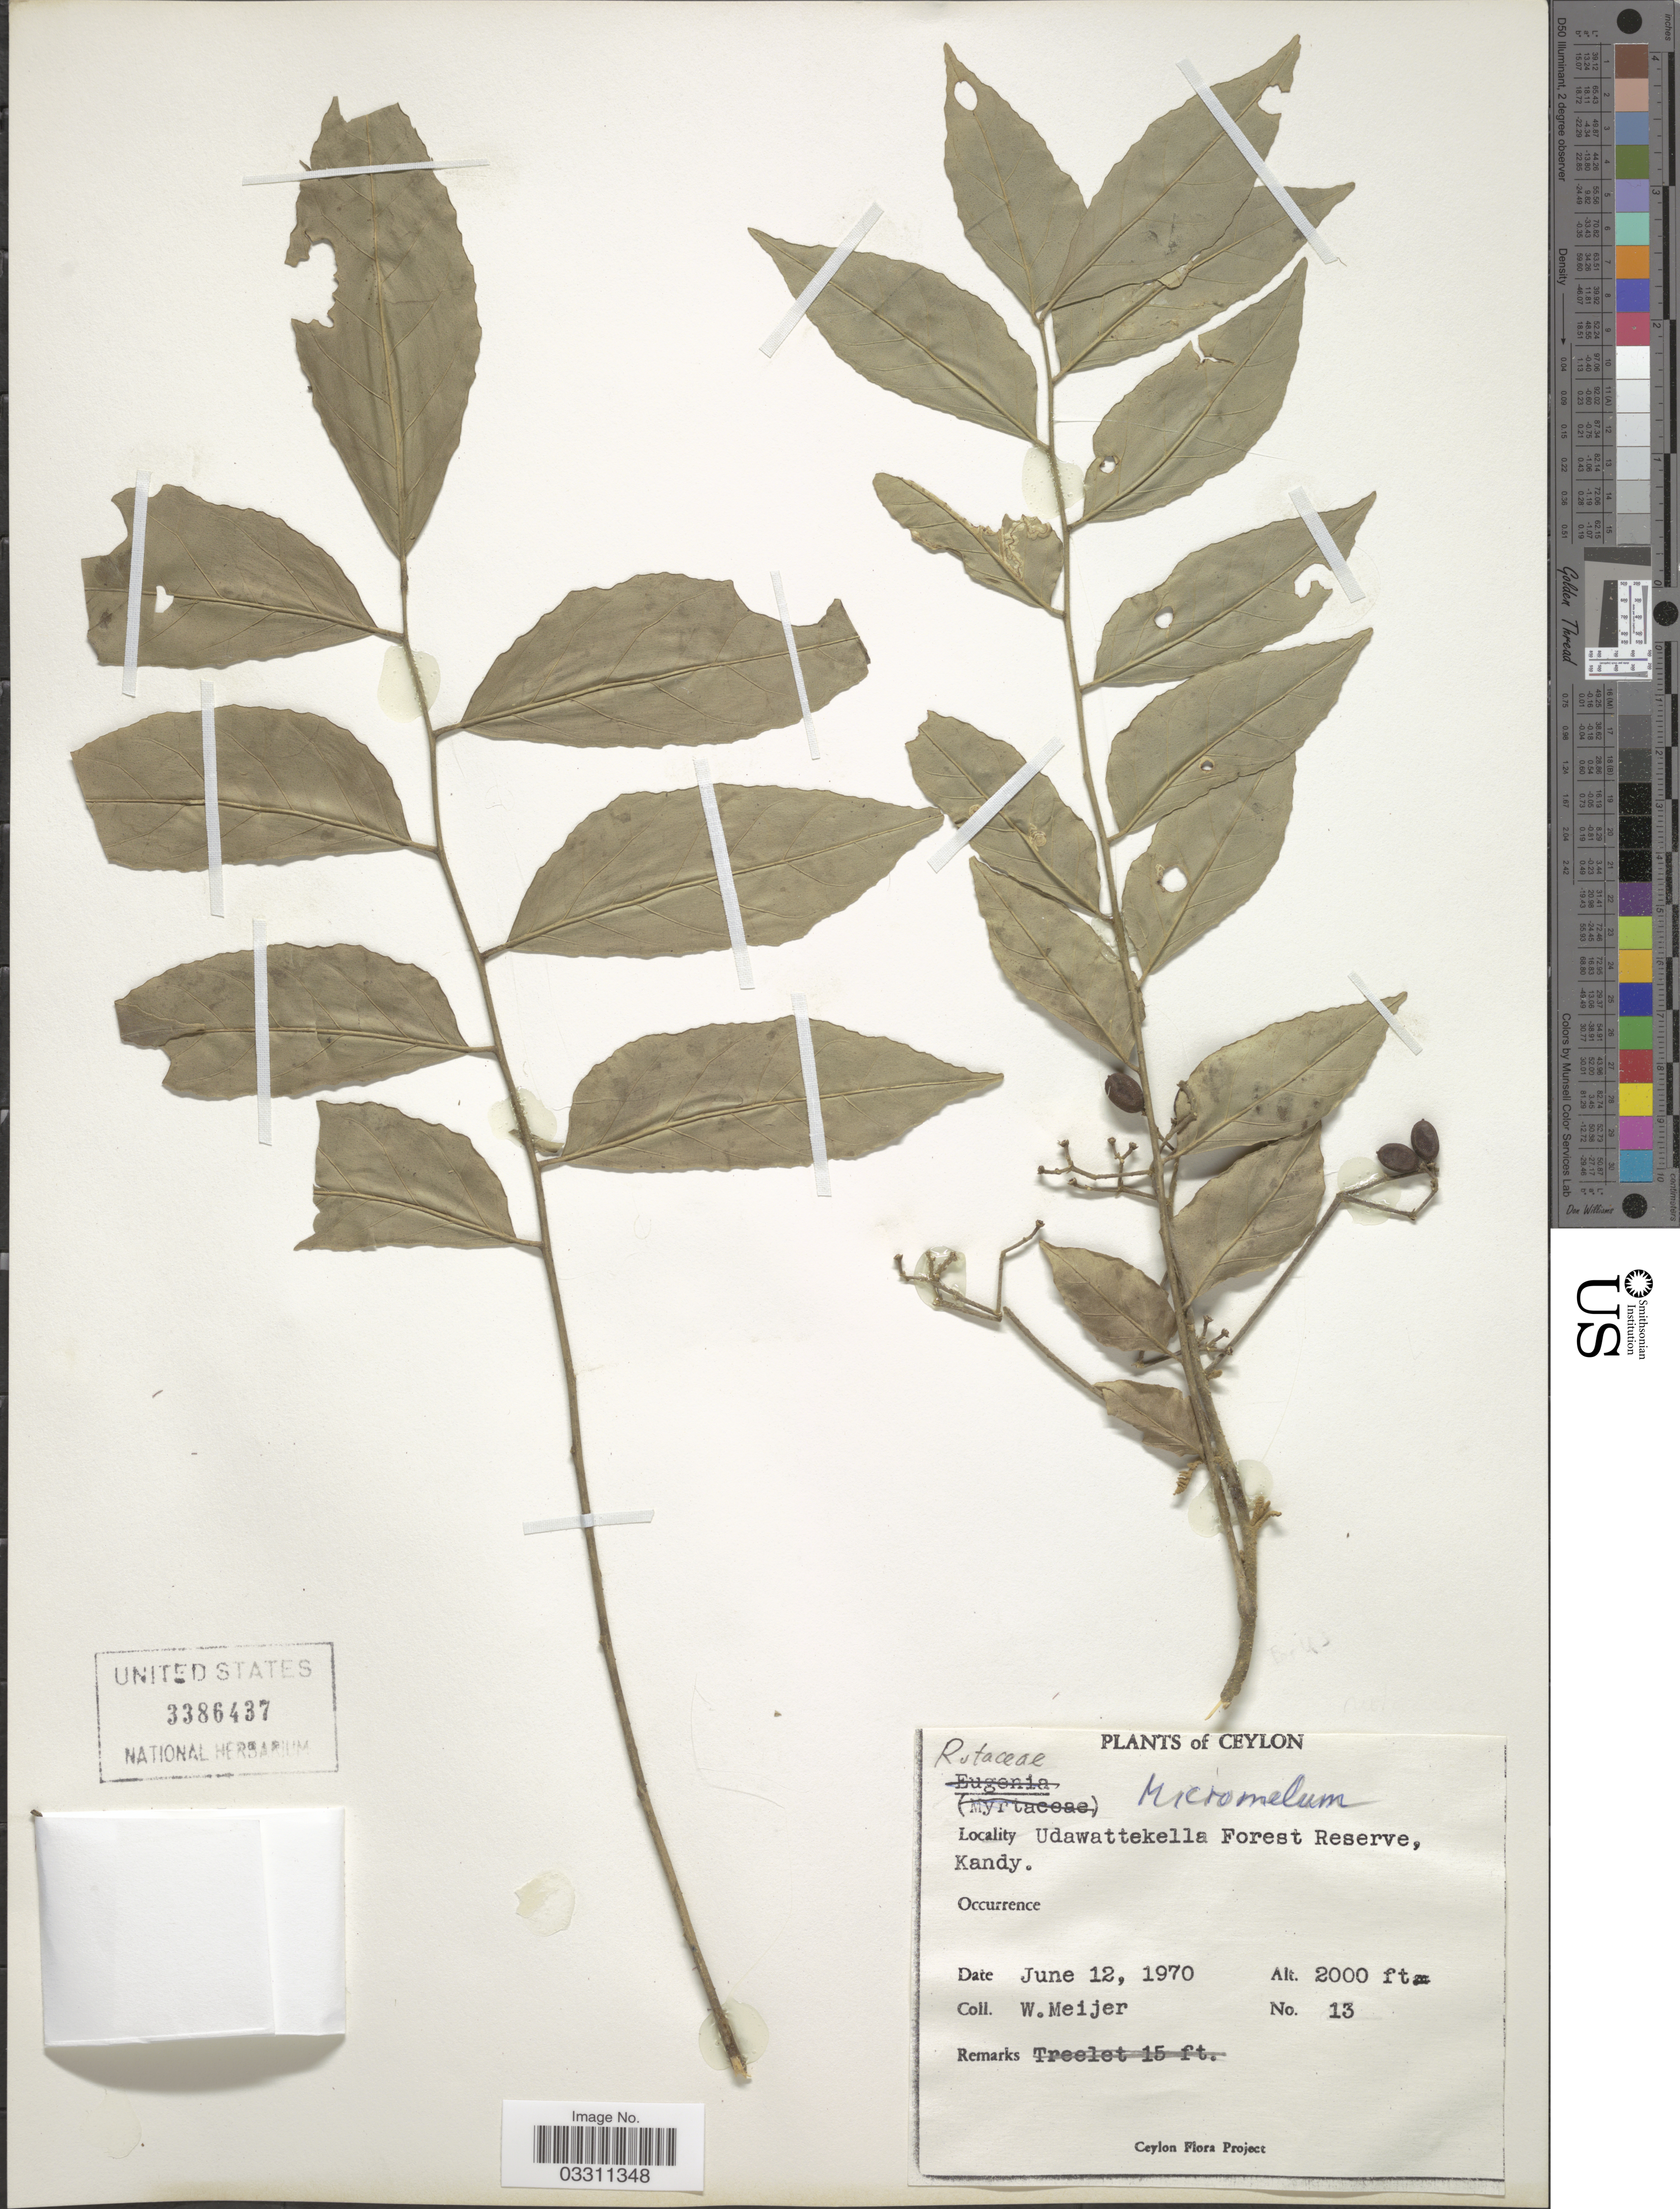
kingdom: Plantae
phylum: Tracheophyta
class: Magnoliopsida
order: Sapindales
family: Rutaceae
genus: Micromelum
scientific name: Micromelum sp.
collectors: W. Meijer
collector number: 13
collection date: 1970-06-12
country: Sri Lanka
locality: Ceylon. Udawattekella Forest Reserve, Kandy.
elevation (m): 610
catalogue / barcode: US 3386437